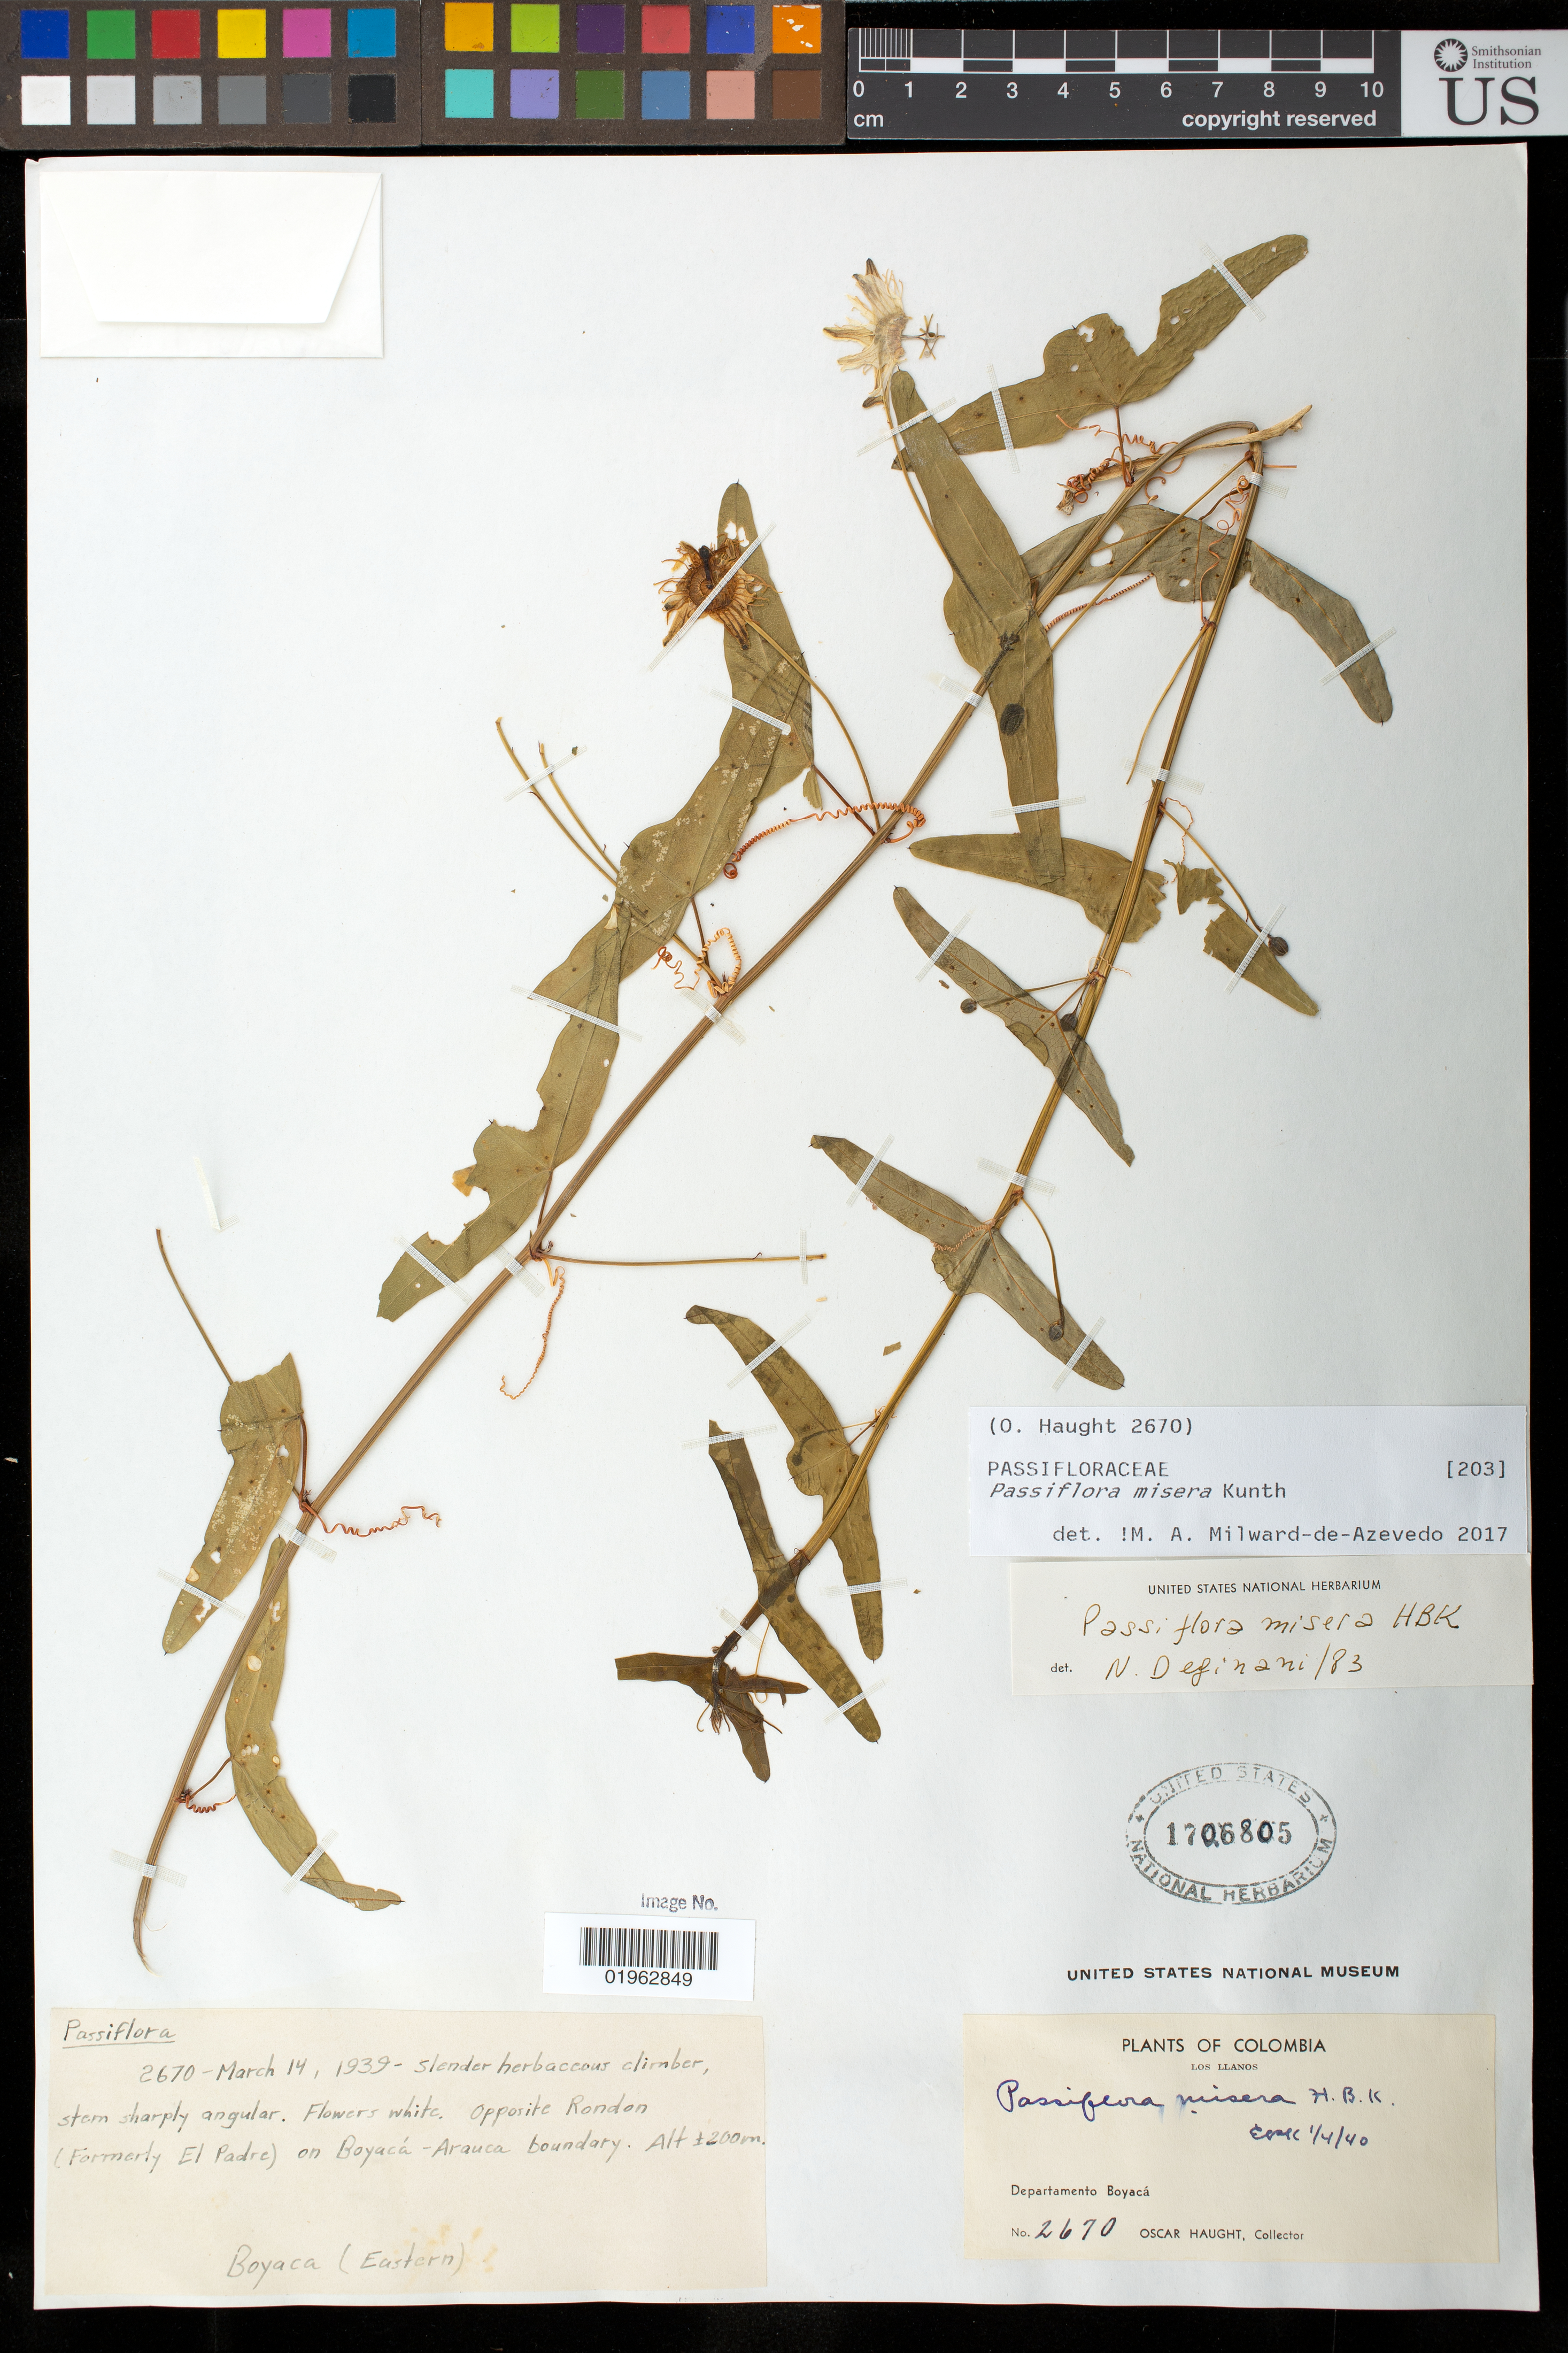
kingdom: Plantae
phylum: Tracheophyta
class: Magnoliopsida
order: Malpighiales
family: Passifloraceae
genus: Passiflora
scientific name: Passiflora misera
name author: Kunth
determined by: Azevedo, M. A. Milward de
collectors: O. Haught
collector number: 2670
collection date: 1939-03-14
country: Colombia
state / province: Boyacá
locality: Los Llanos, Departamento de Boyacá, Opposite Rondon (Formerly El Padre) on Boyaca-Arauca boundary, Boyacá (Eastern).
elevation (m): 200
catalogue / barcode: US 1706805